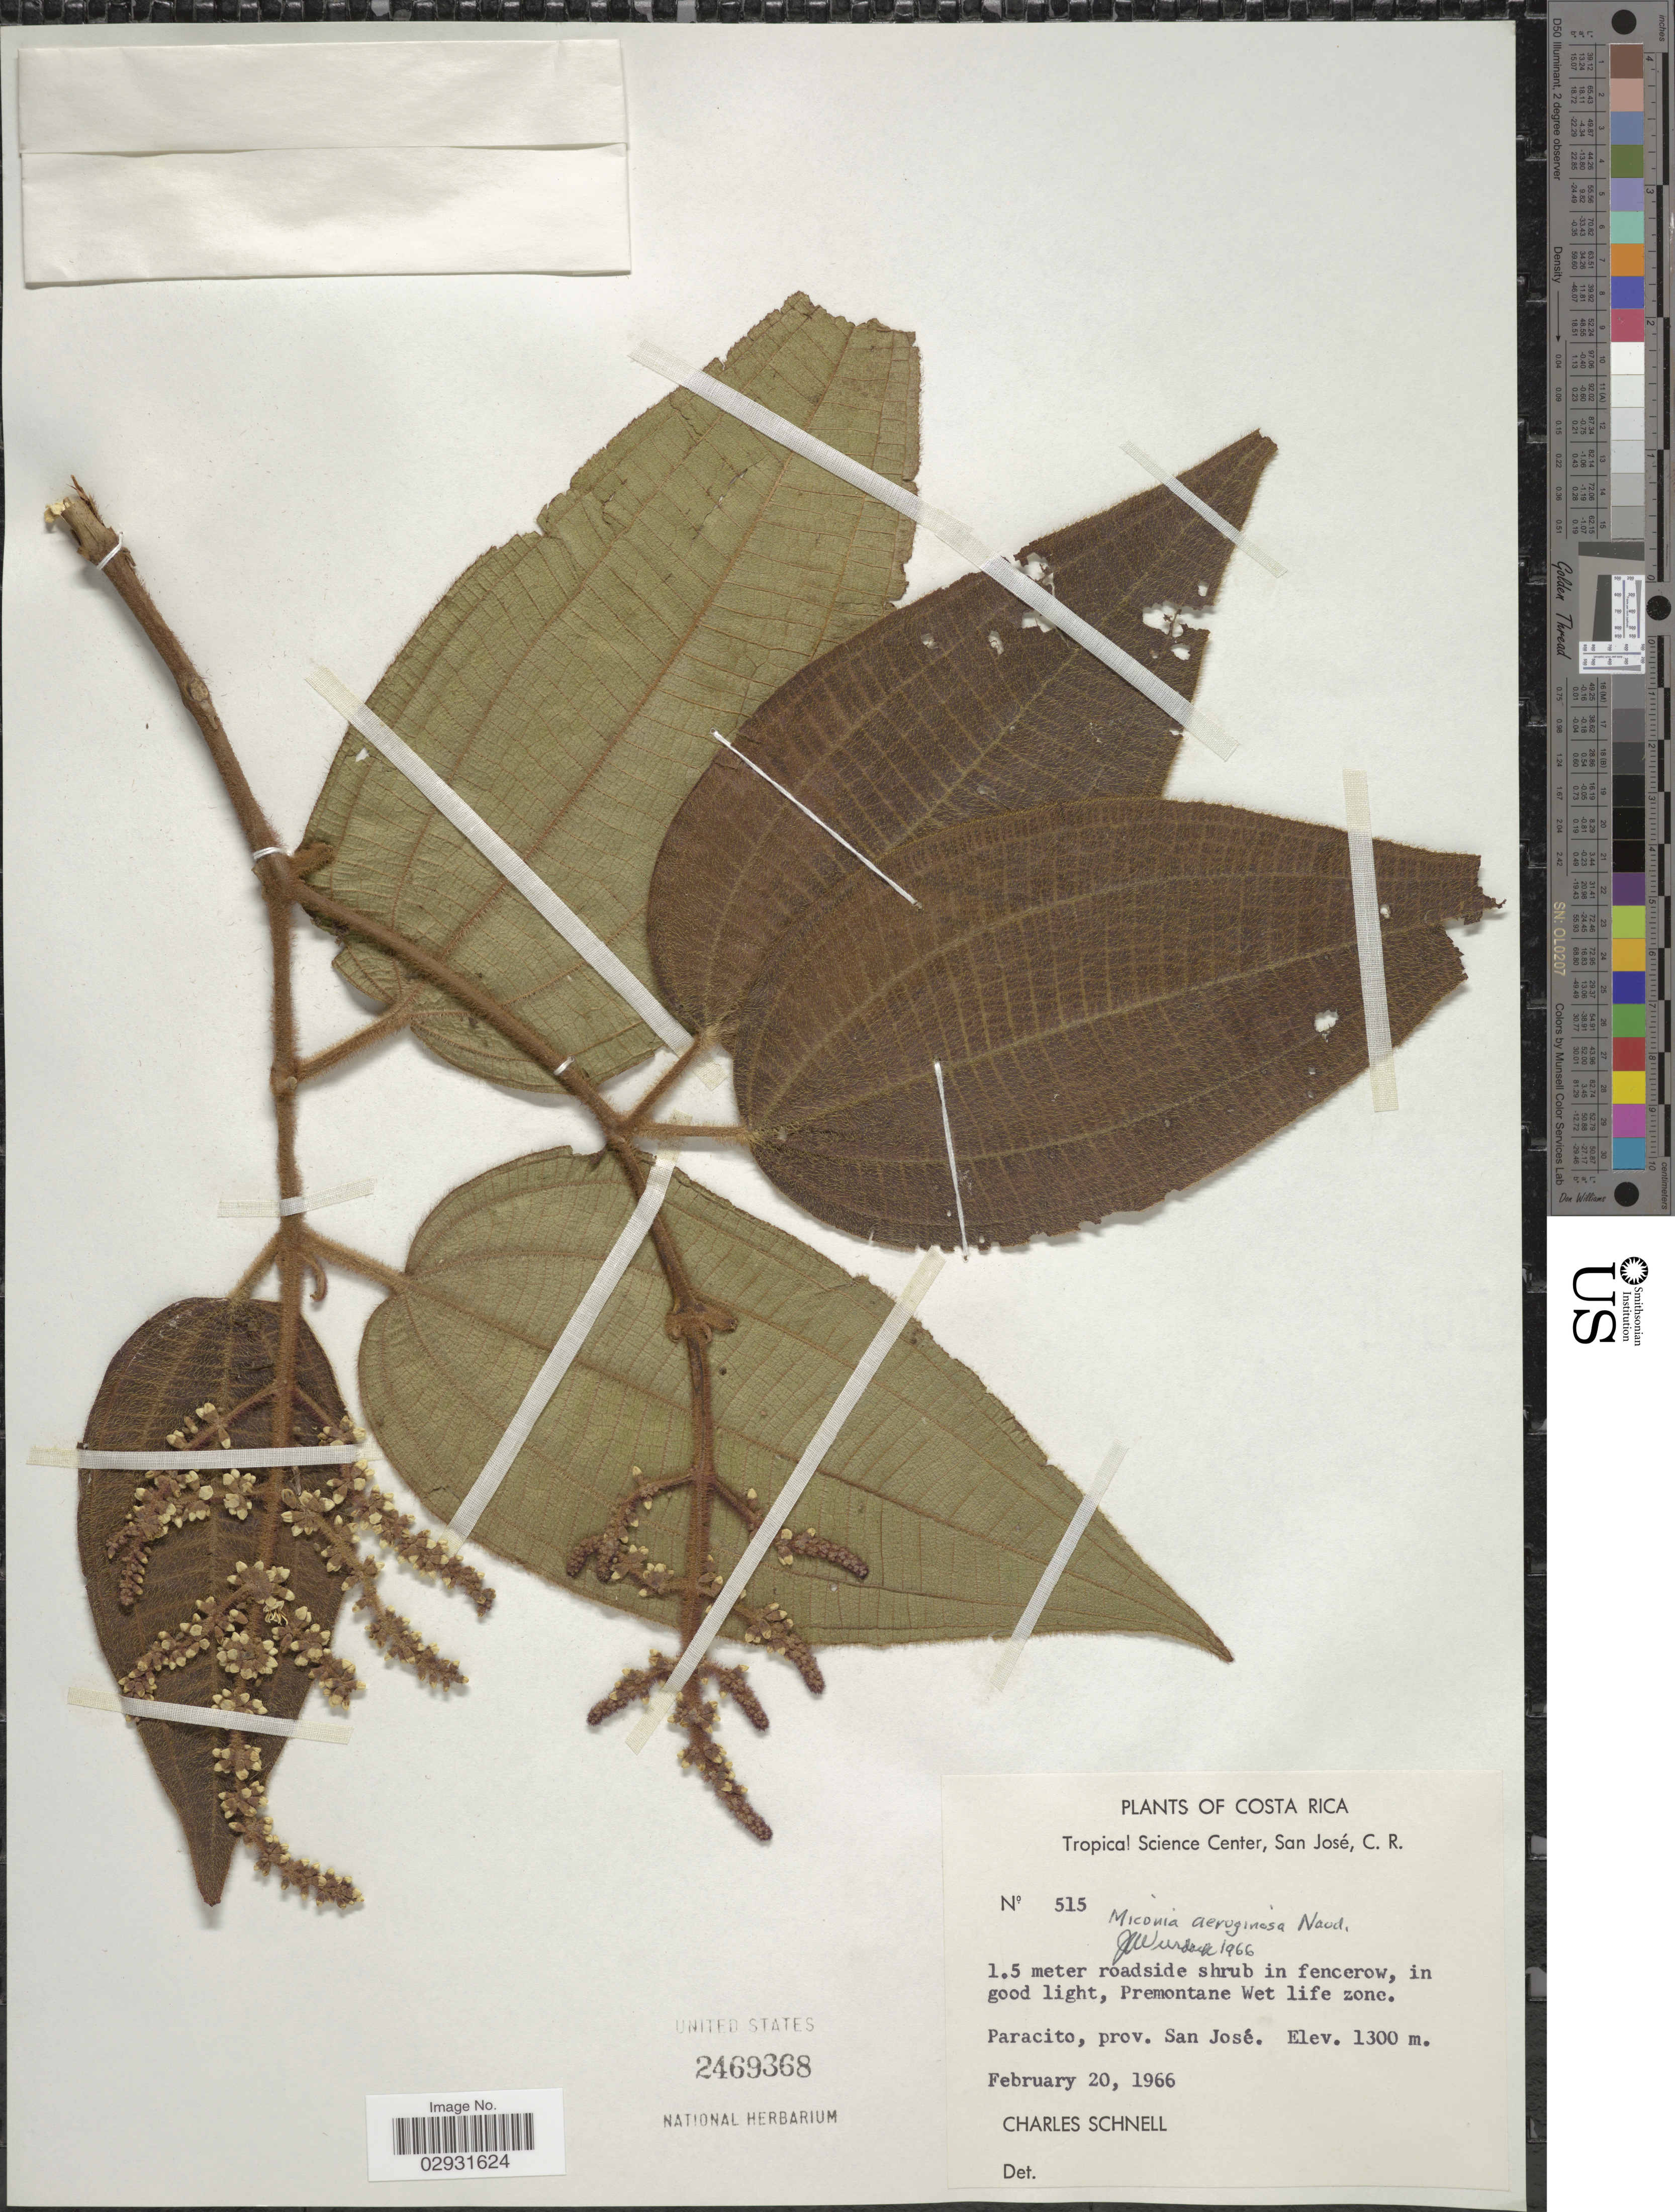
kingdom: Plantae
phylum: Tracheophyta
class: Magnoliopsida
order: Myrtales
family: Melastomataceae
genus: Miconia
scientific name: Miconia aeruginosa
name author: Naudin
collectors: C. Schnell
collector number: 515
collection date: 1966-02-20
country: Costa Rica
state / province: San José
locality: Paracito, prov. San José.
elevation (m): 1300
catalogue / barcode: US 2469368